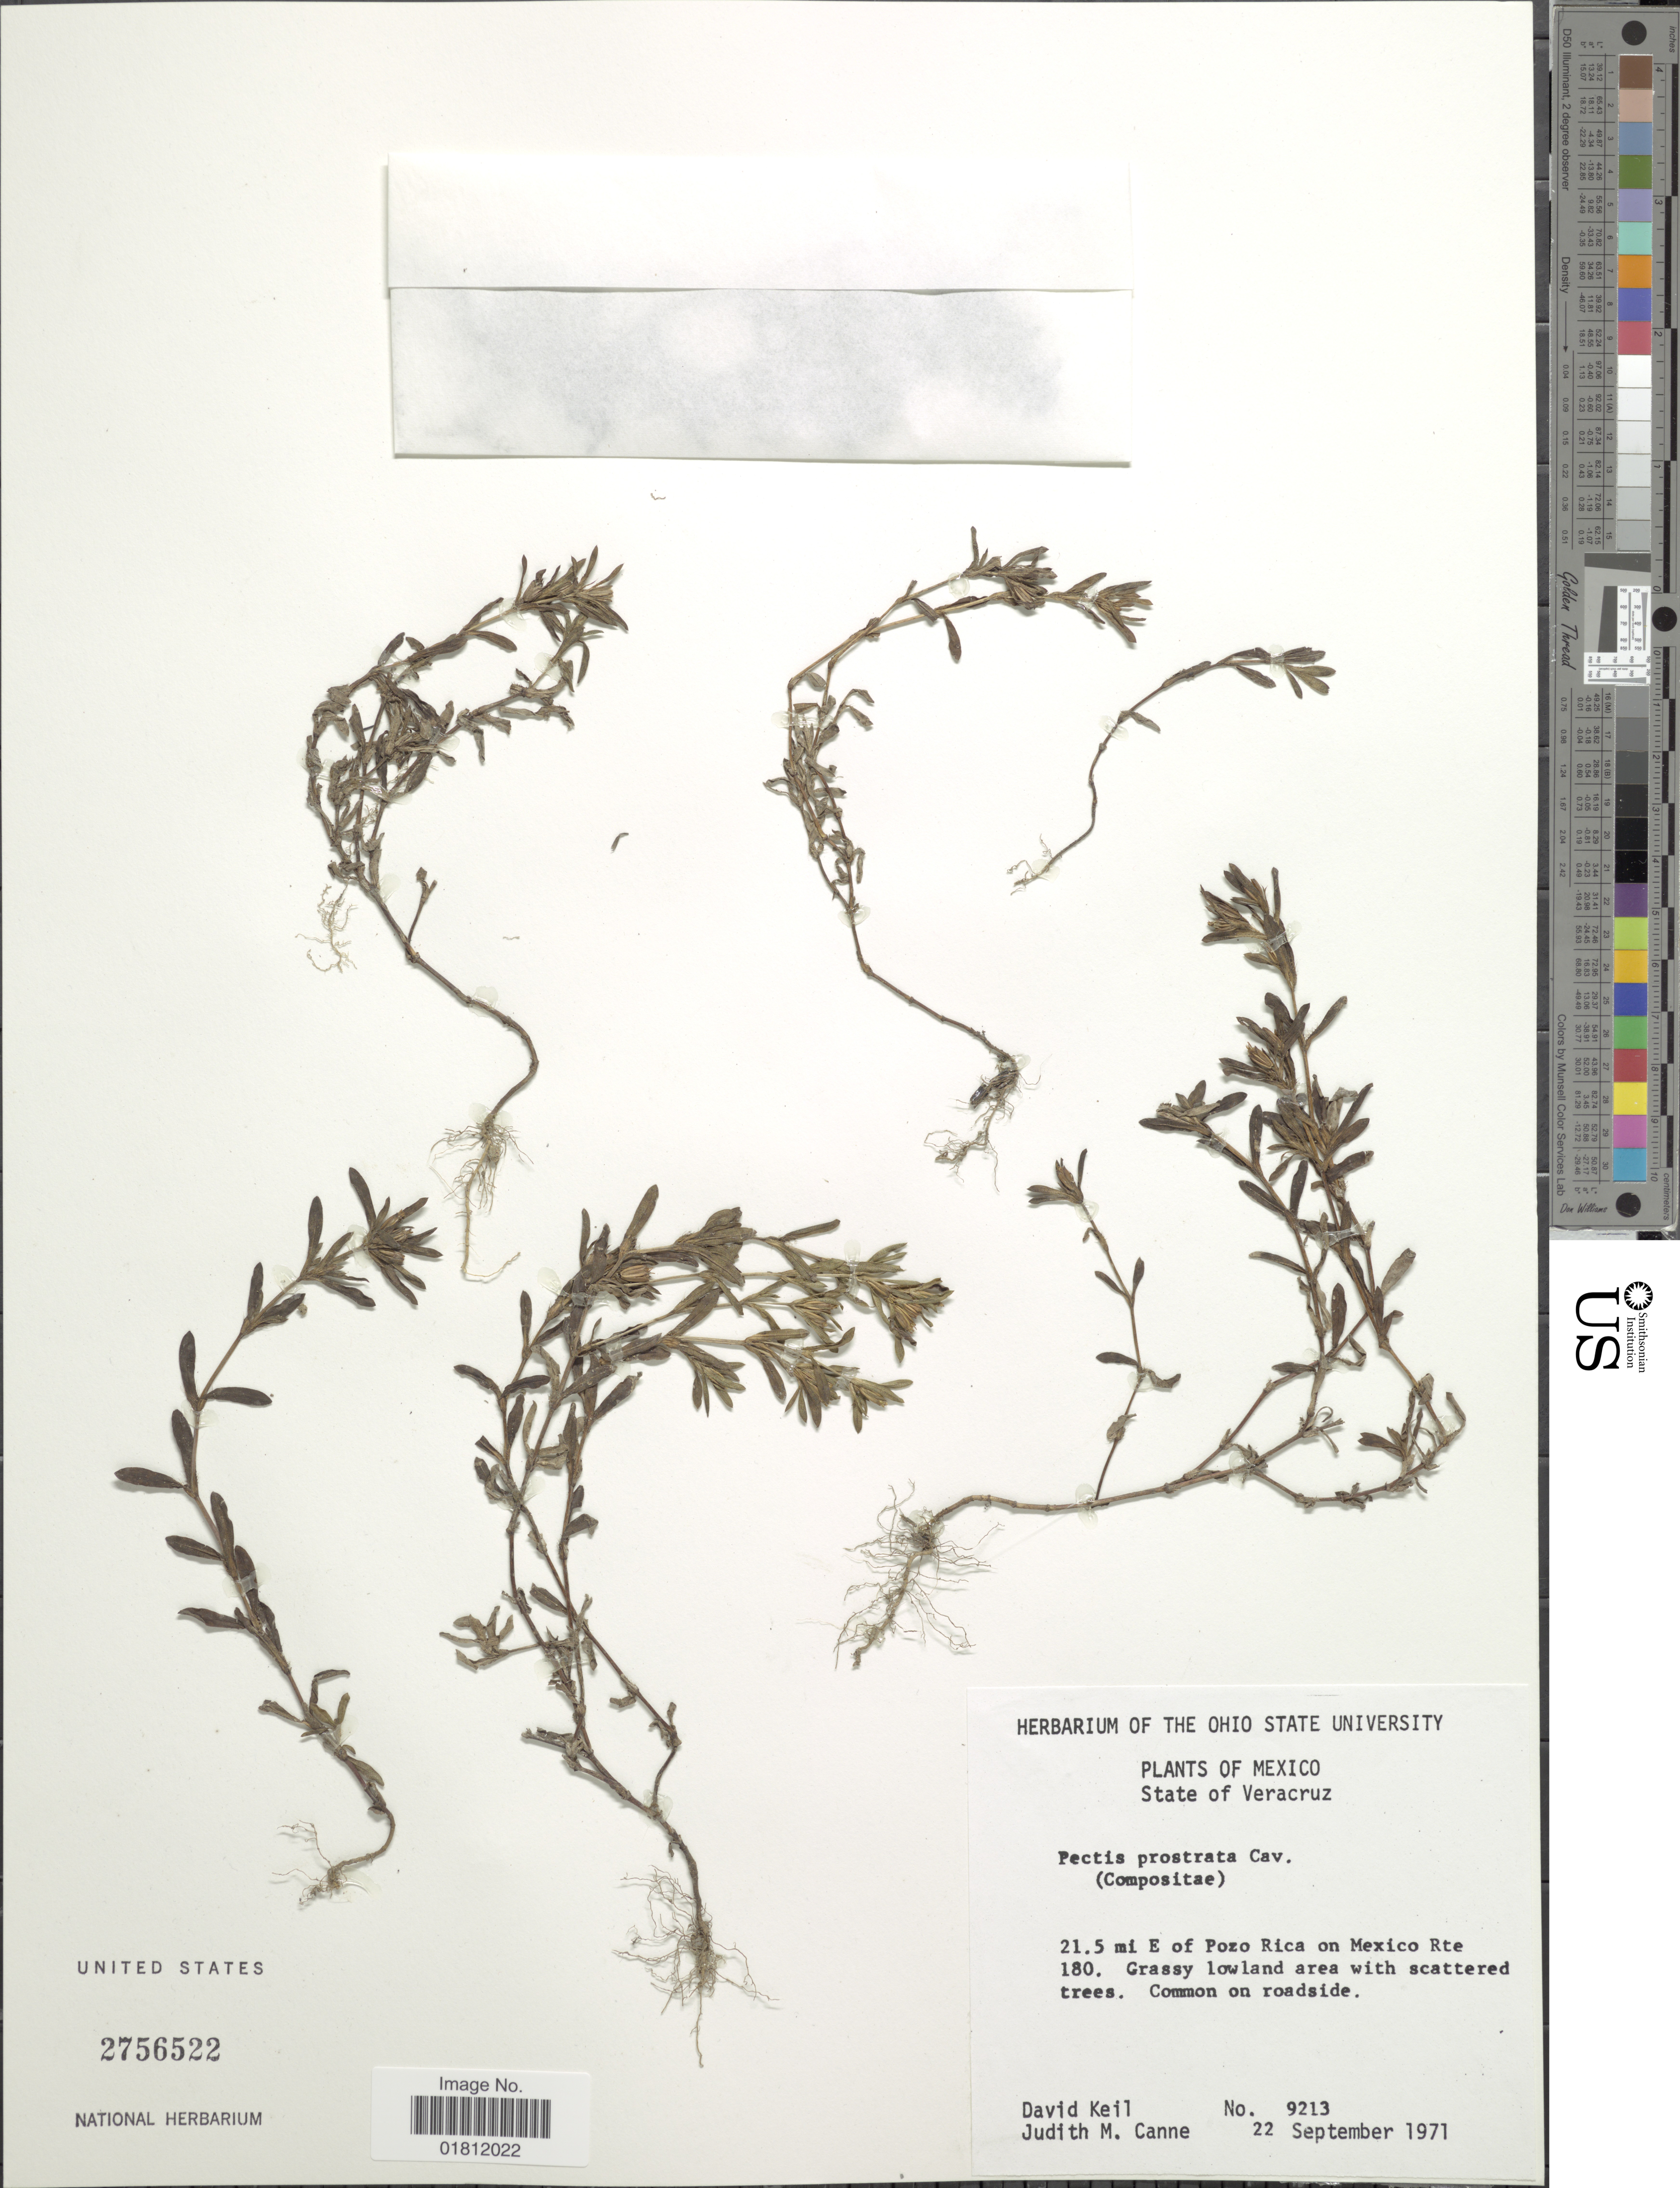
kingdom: Plantae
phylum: Tracheophyta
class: Magnoliopsida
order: Asterales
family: Asteraceae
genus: Pectis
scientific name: Pectis prostrata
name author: Cav.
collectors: D. J. Keil & J. M. Canne-Hilliker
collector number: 9213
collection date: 1971-09-22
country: Mexico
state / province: Veracruz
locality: State of Veracruz. 21.5 mi E of Pozo Rica on Mexico Rte180.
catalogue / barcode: US 2756522